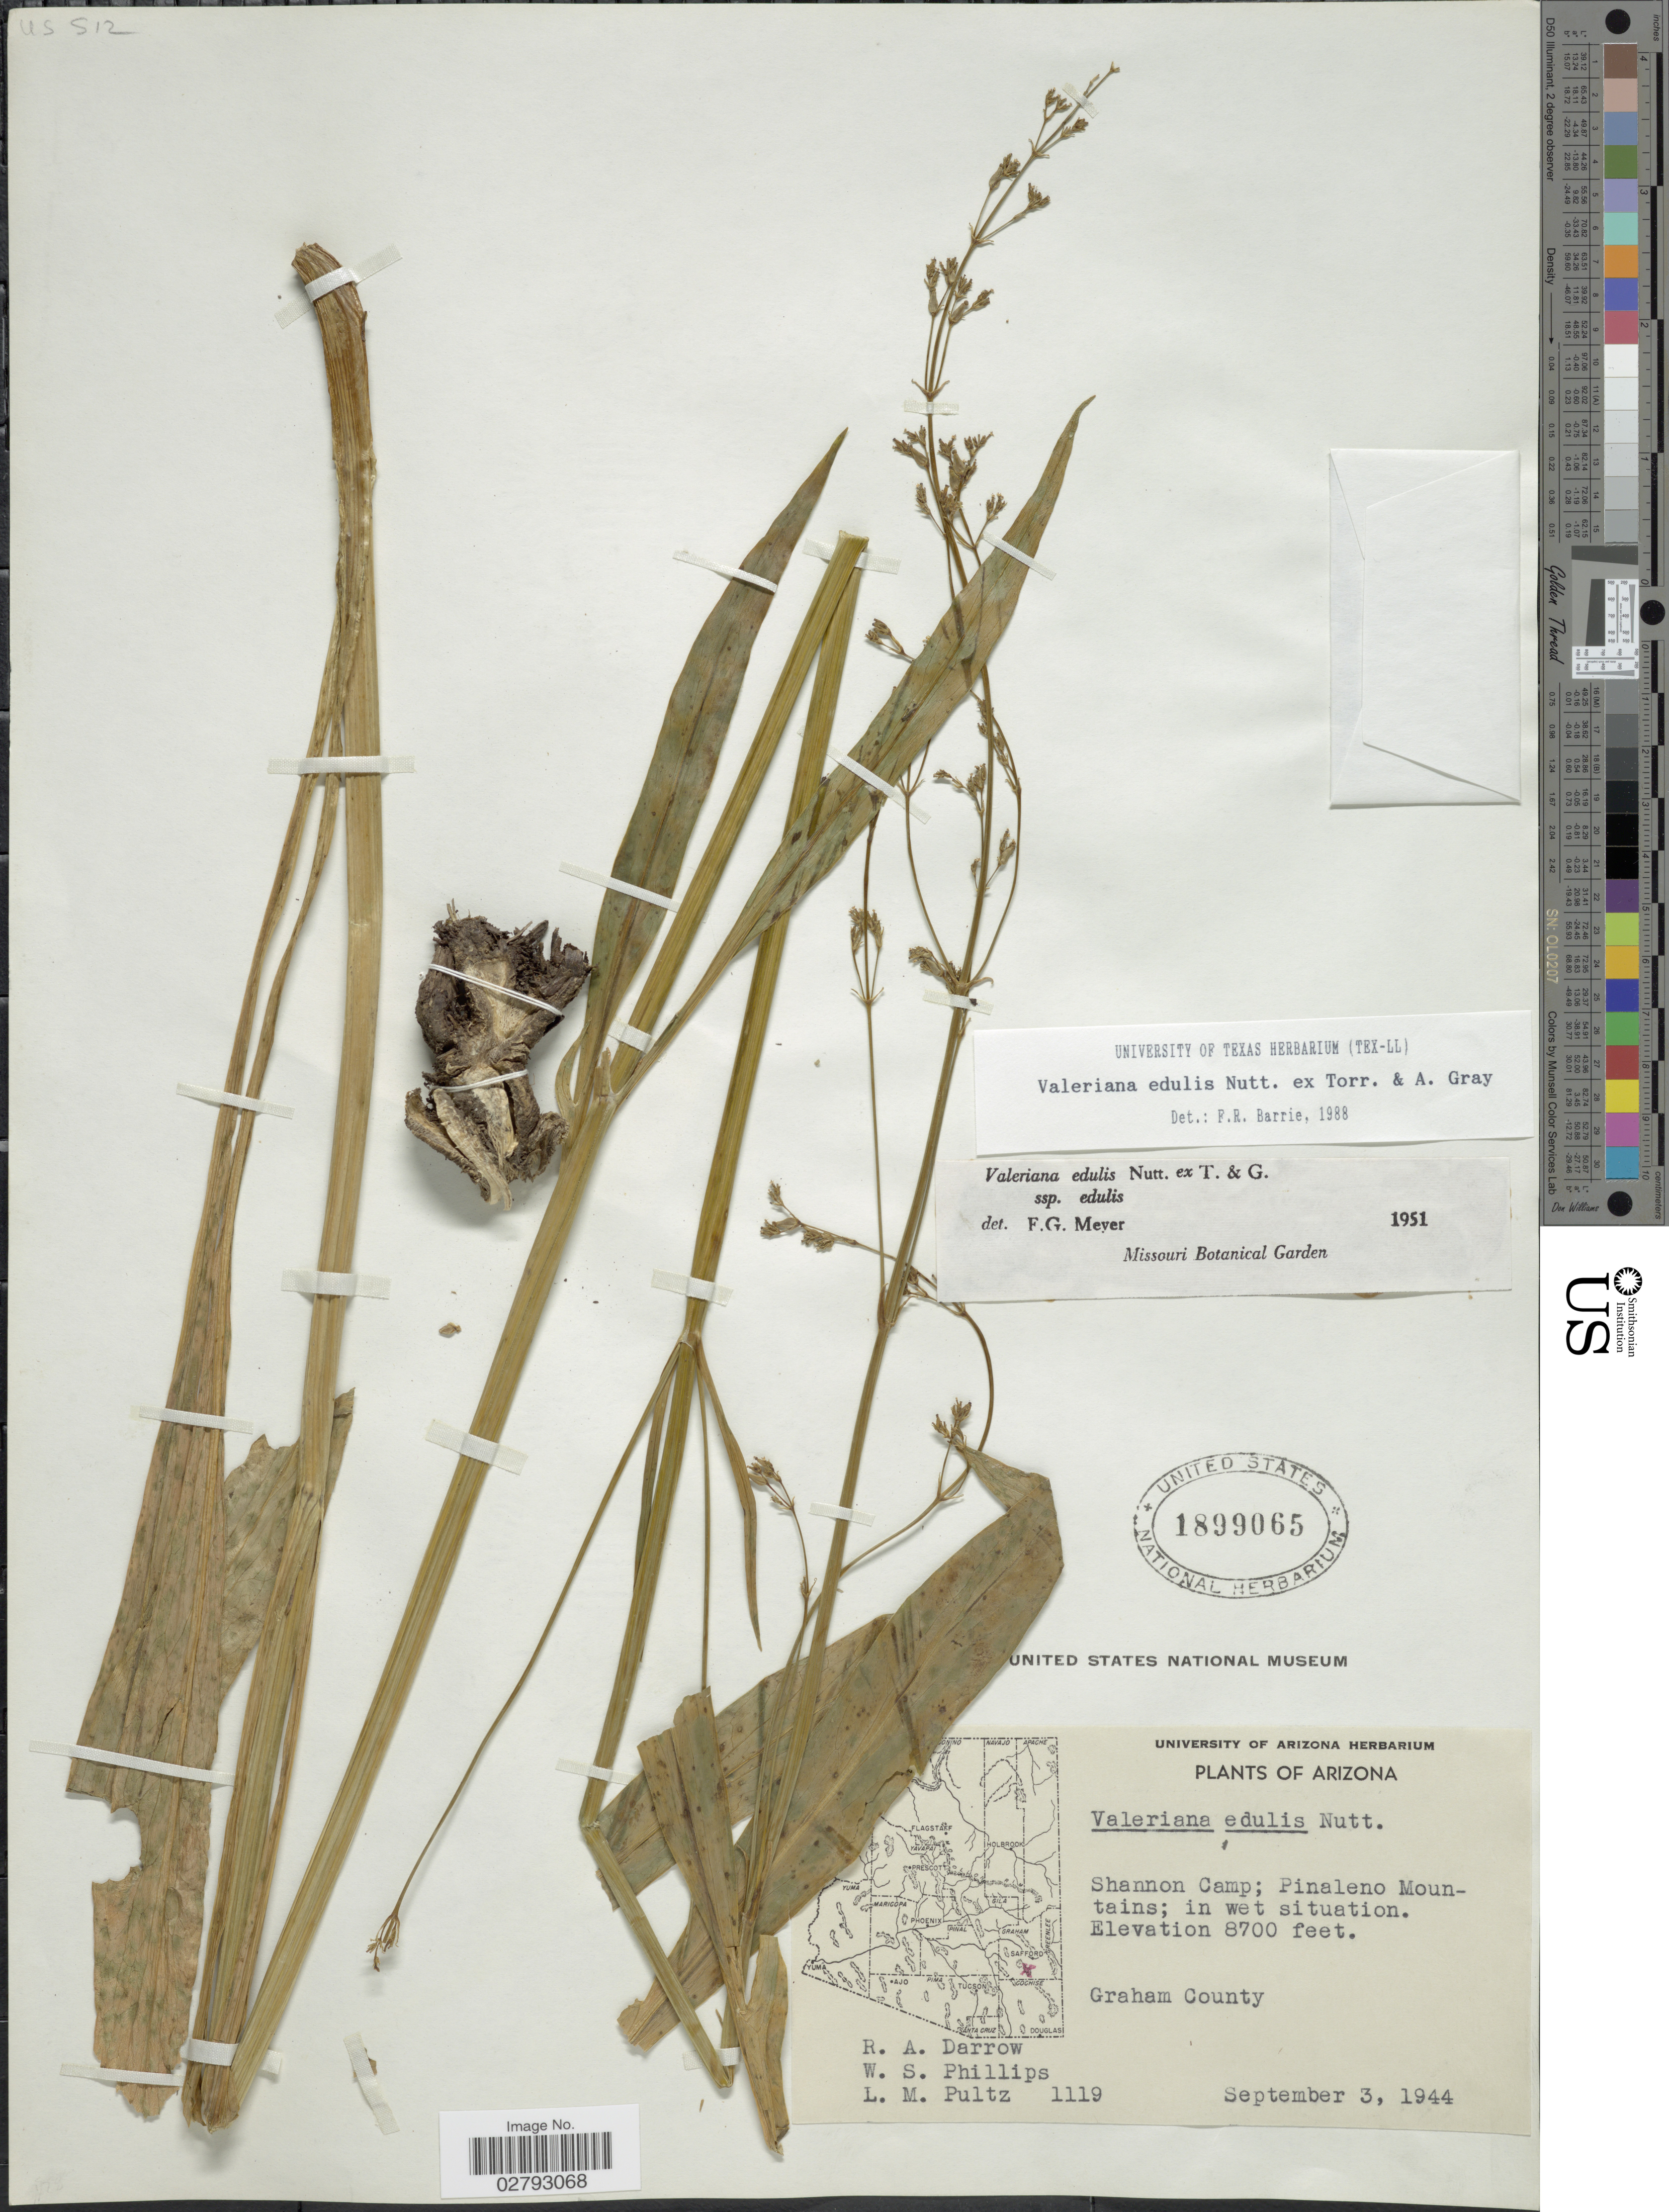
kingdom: Plantae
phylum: Tracheophyta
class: Magnoliopsida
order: Dipsacales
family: Caprifoliaceae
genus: Valeriana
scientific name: Valeriana edulis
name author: Nutt.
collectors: R. A. Darrow, W. S. Phillips & L. Pultz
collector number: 1119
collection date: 1944-09-03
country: United States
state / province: Arizona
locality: Shannon Camp; Pinaleno Mountains. Graham County.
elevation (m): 2652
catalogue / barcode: US 1899065